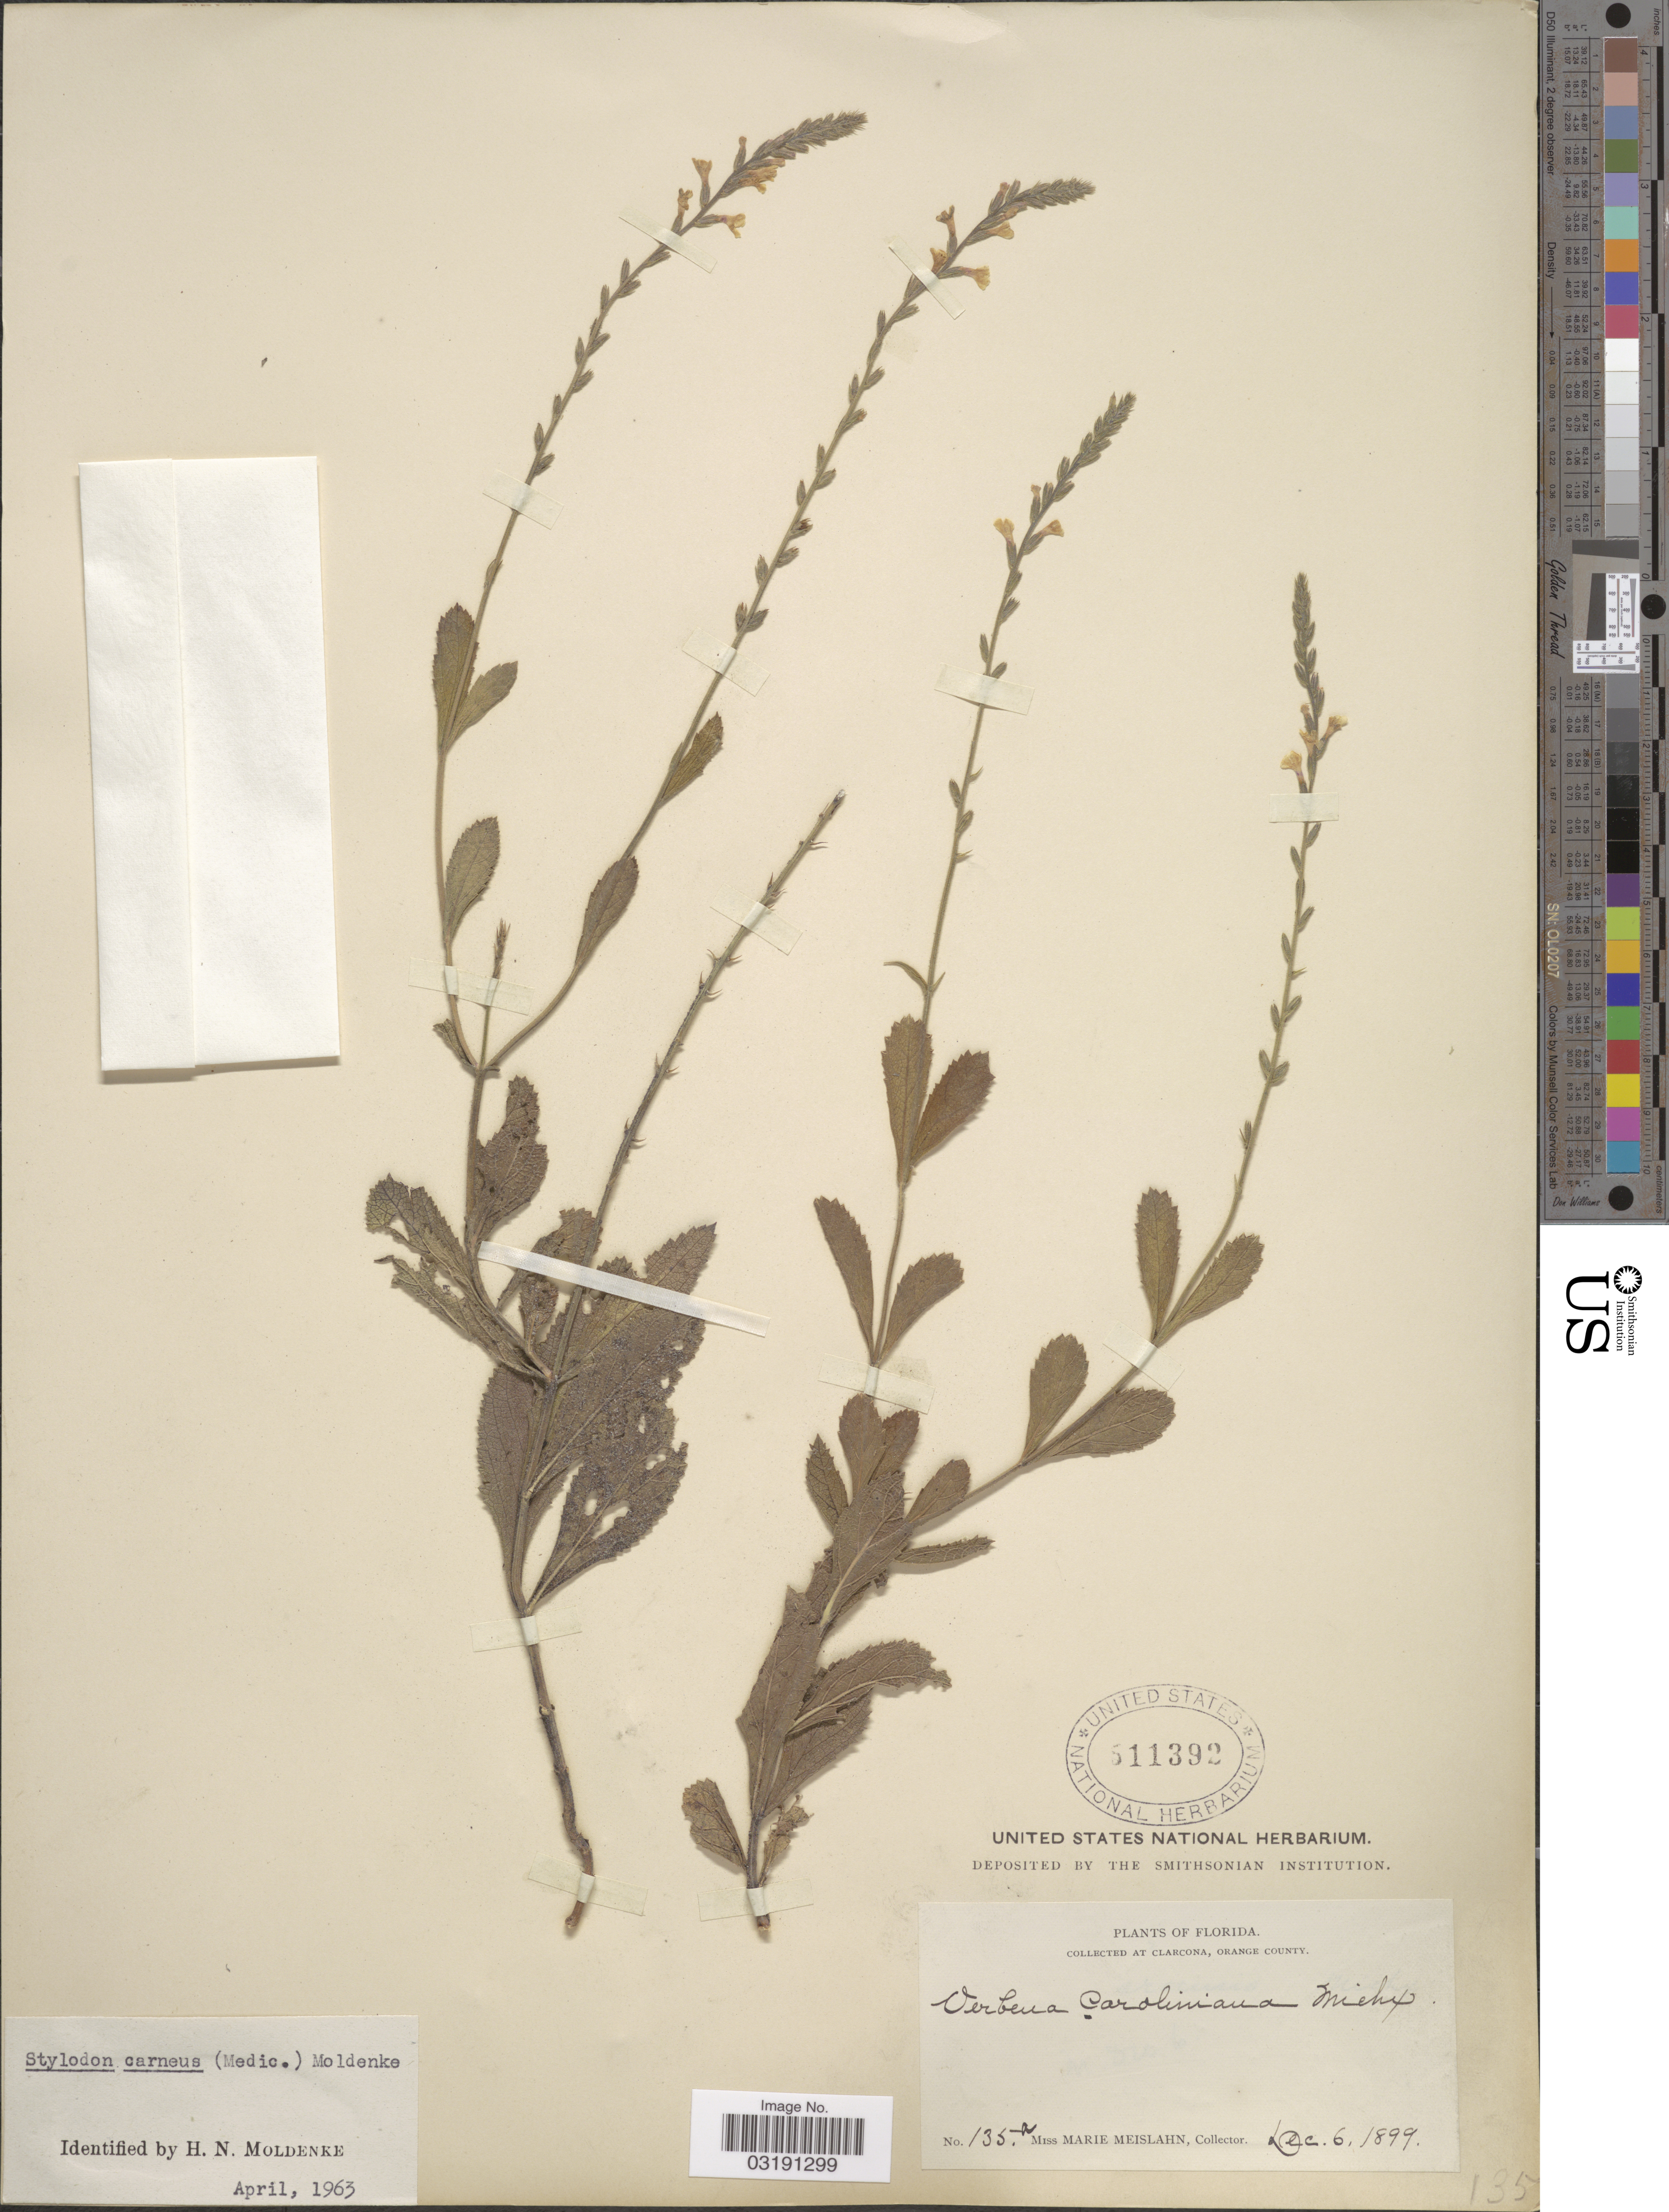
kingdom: Plantae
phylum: Tracheophyta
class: Magnoliopsida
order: Lamiales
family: Verbenaceae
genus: Verbena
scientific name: Verbena carnea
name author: Medik.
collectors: M. Meislahn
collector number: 135a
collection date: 1899-12-06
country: United States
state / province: Florida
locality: Clarcona, Orange County.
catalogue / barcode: US 511392